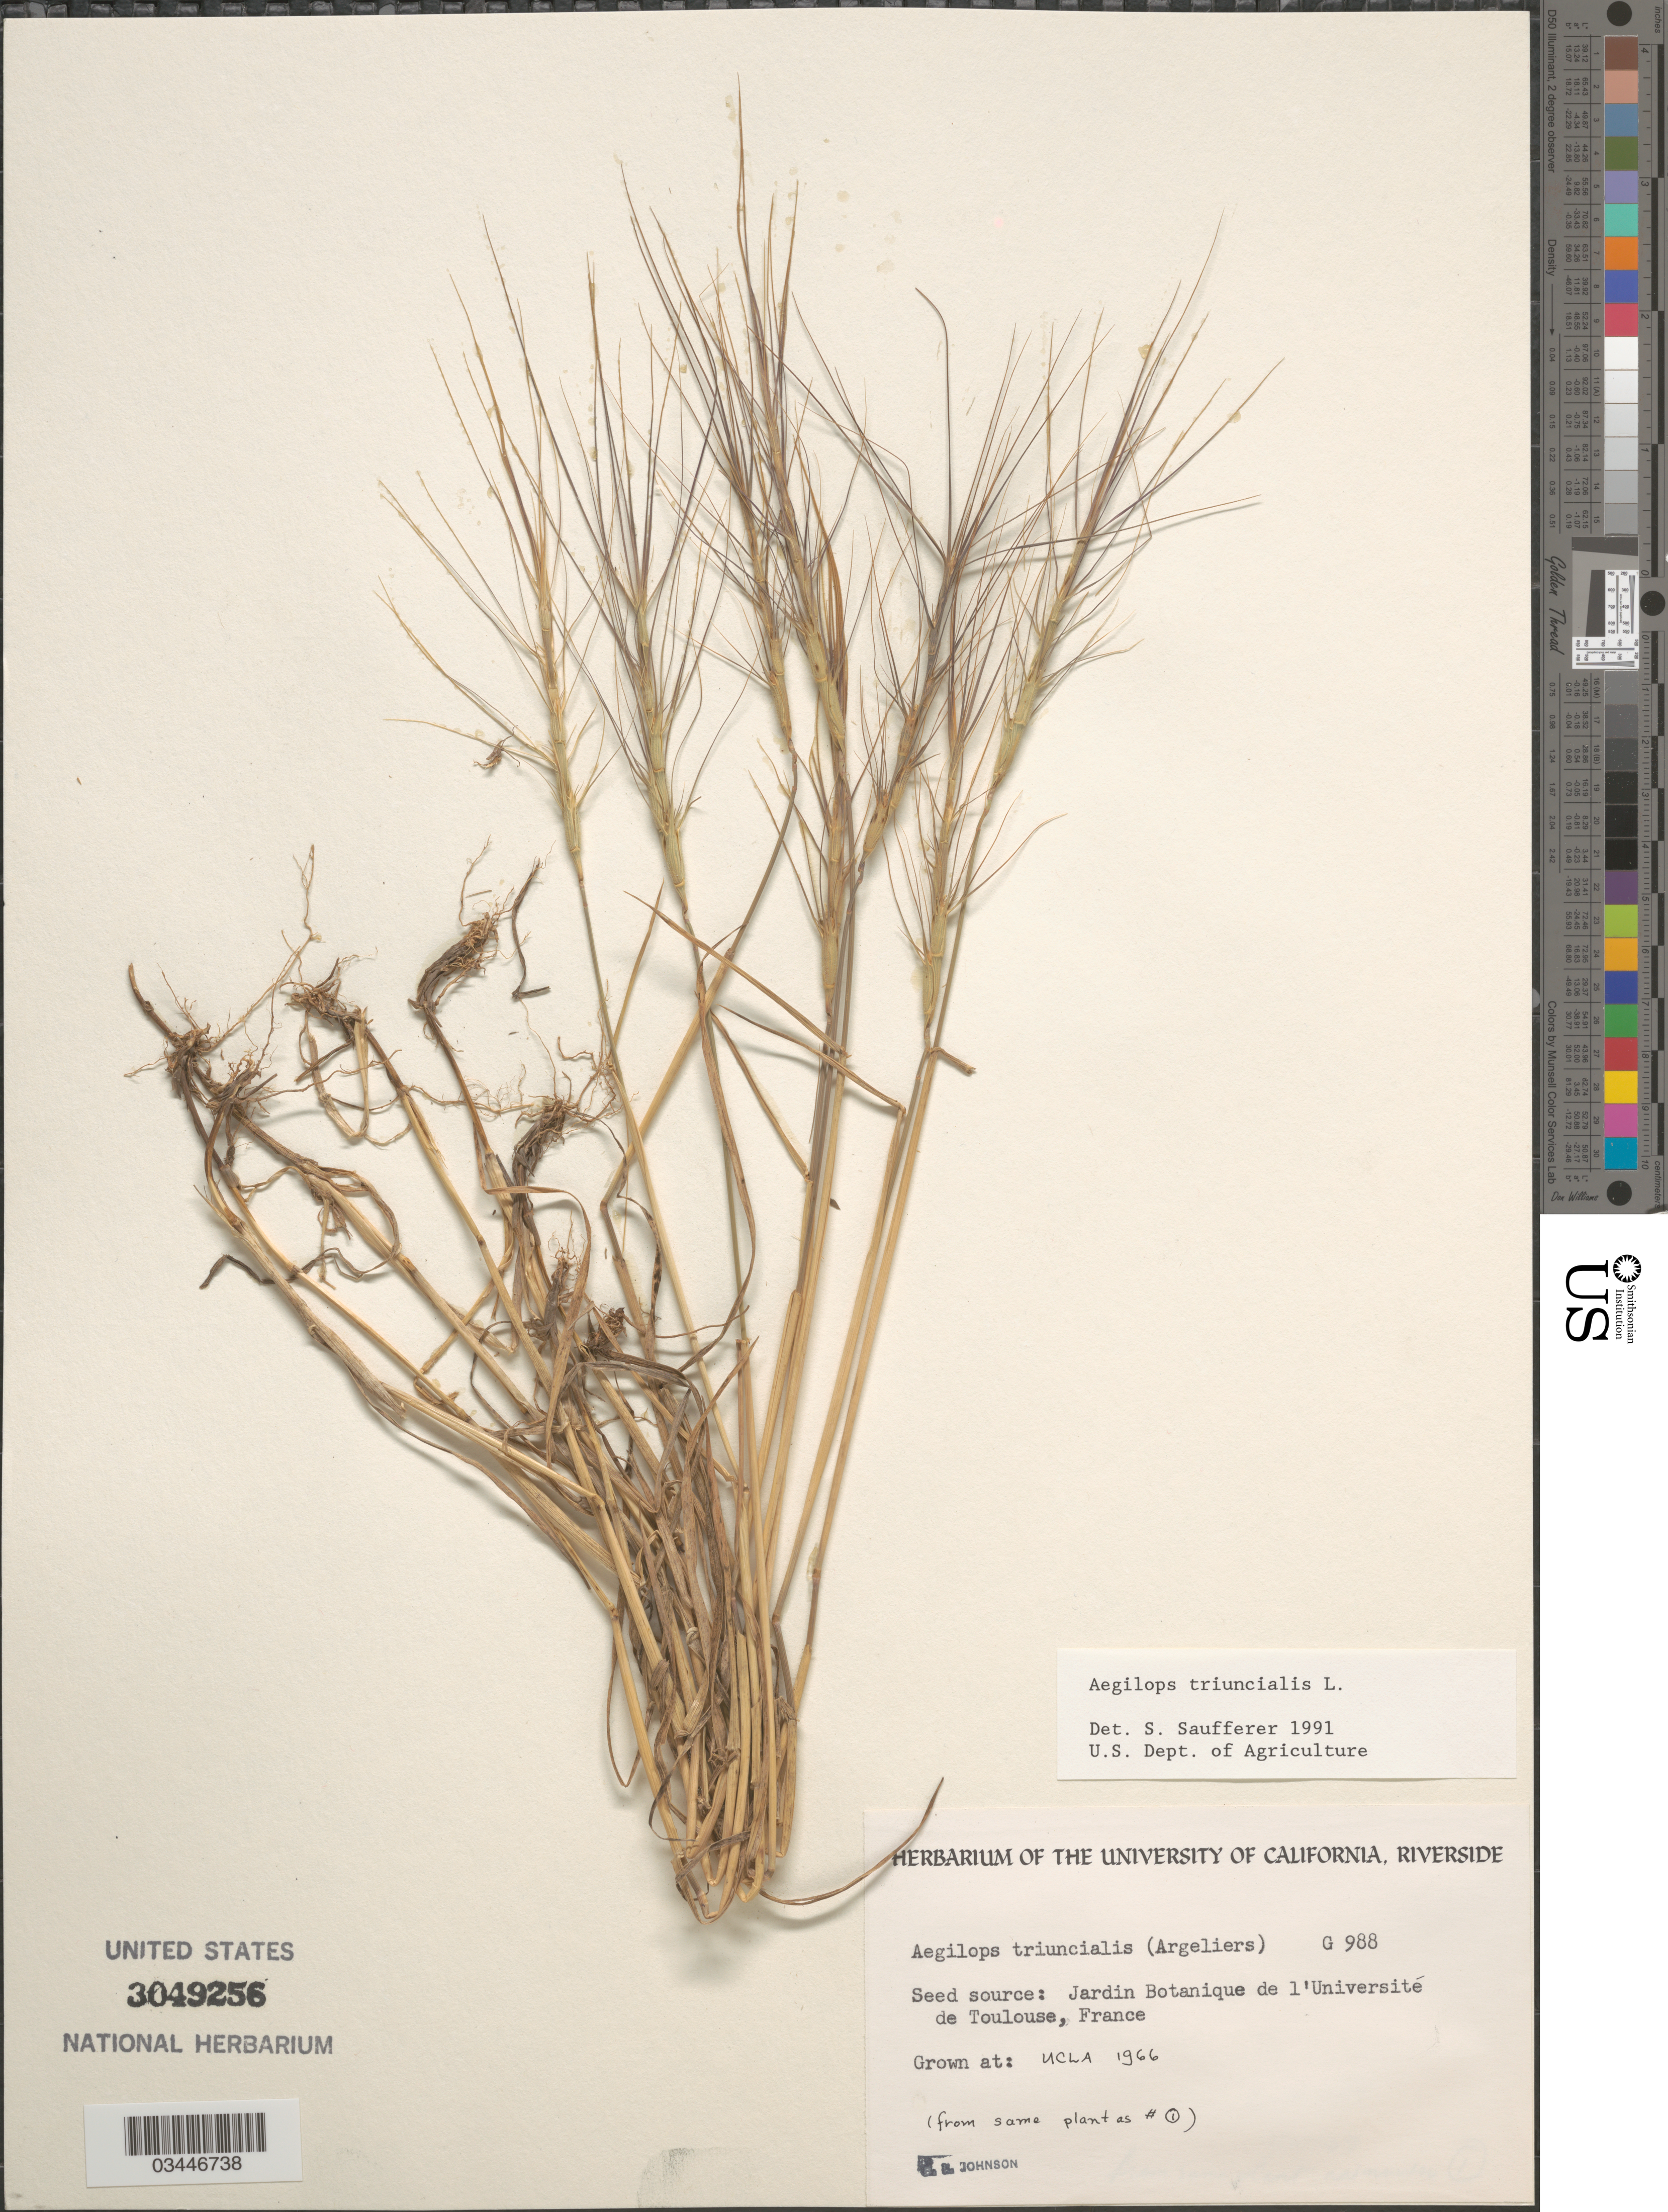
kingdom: Plantae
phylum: Tracheophyta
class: Liliopsida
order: Poales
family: Poaceae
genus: Aegilops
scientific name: Aegilops triuncialis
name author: L.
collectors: B. Johnson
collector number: G988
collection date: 1966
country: United States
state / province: California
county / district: Los Angeles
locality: UCLA.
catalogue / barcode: US 3049256